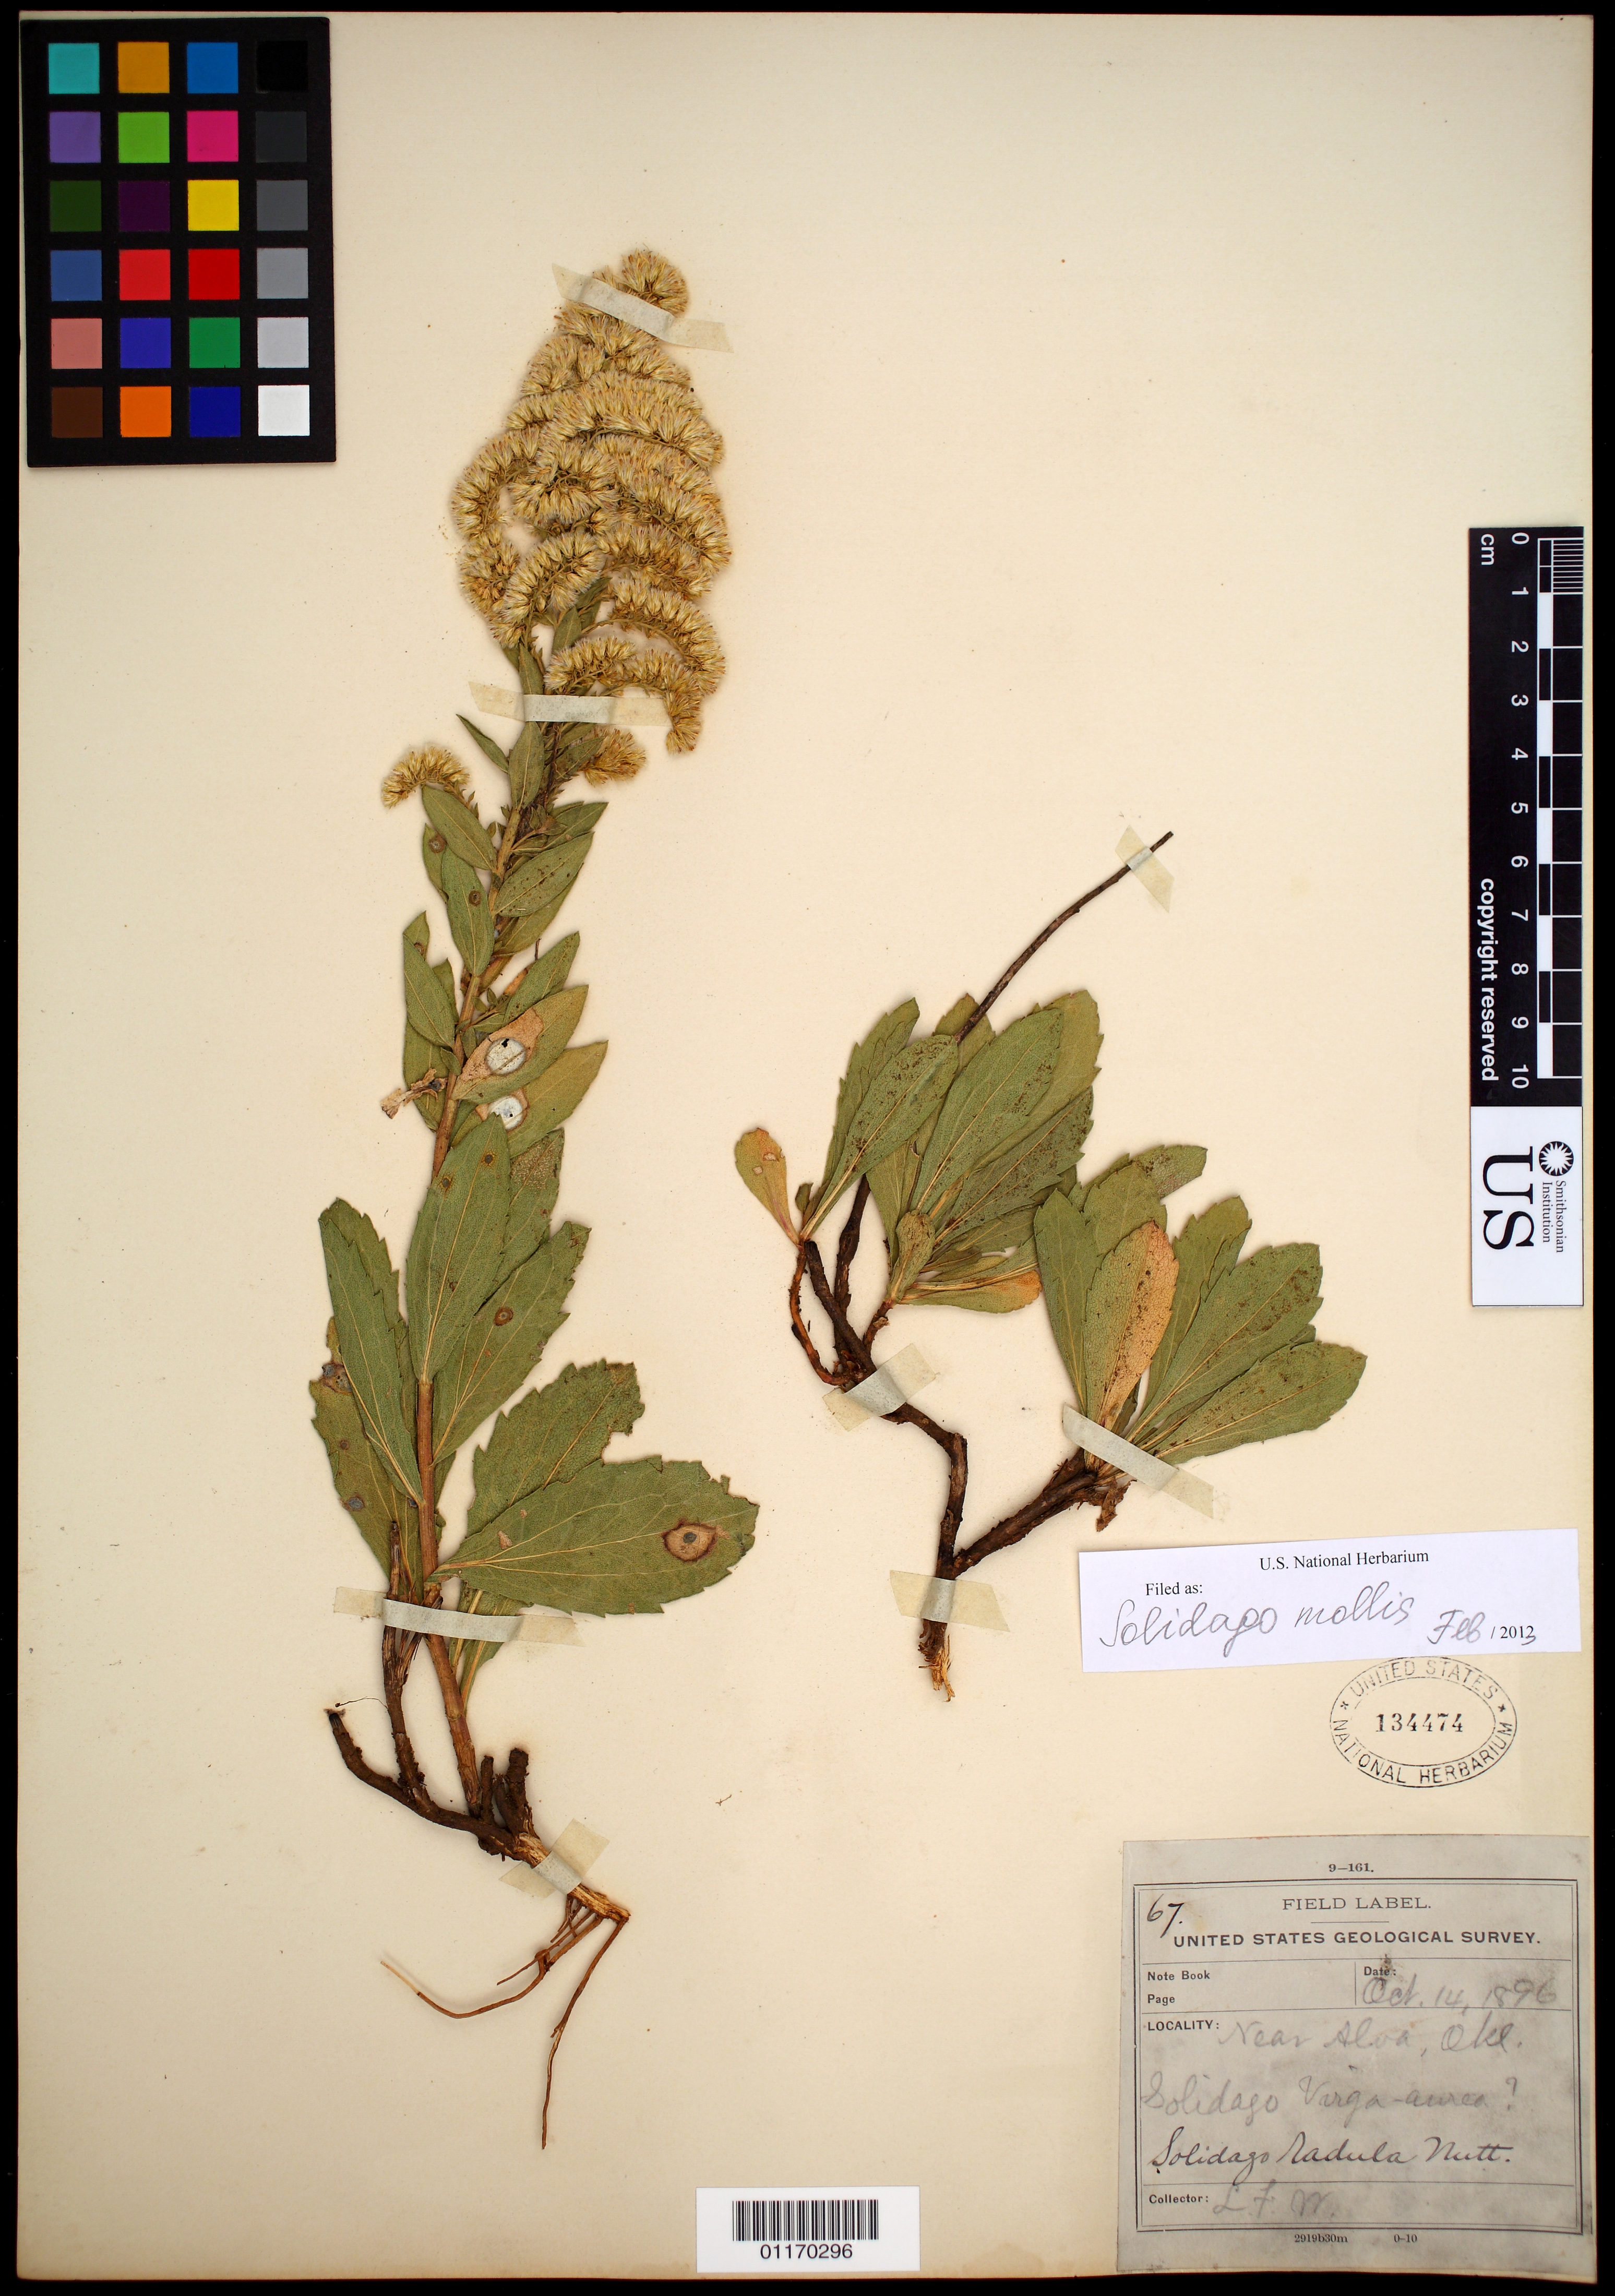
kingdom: Plantae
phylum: Tracheophyta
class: Magnoliopsida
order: Asterales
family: Asteraceae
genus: Solidago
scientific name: Solidago mollis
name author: Bartl.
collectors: L. F. Ward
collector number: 67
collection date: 1896-10-14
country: United States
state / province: Oklahoma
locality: near Alva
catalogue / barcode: US 134474